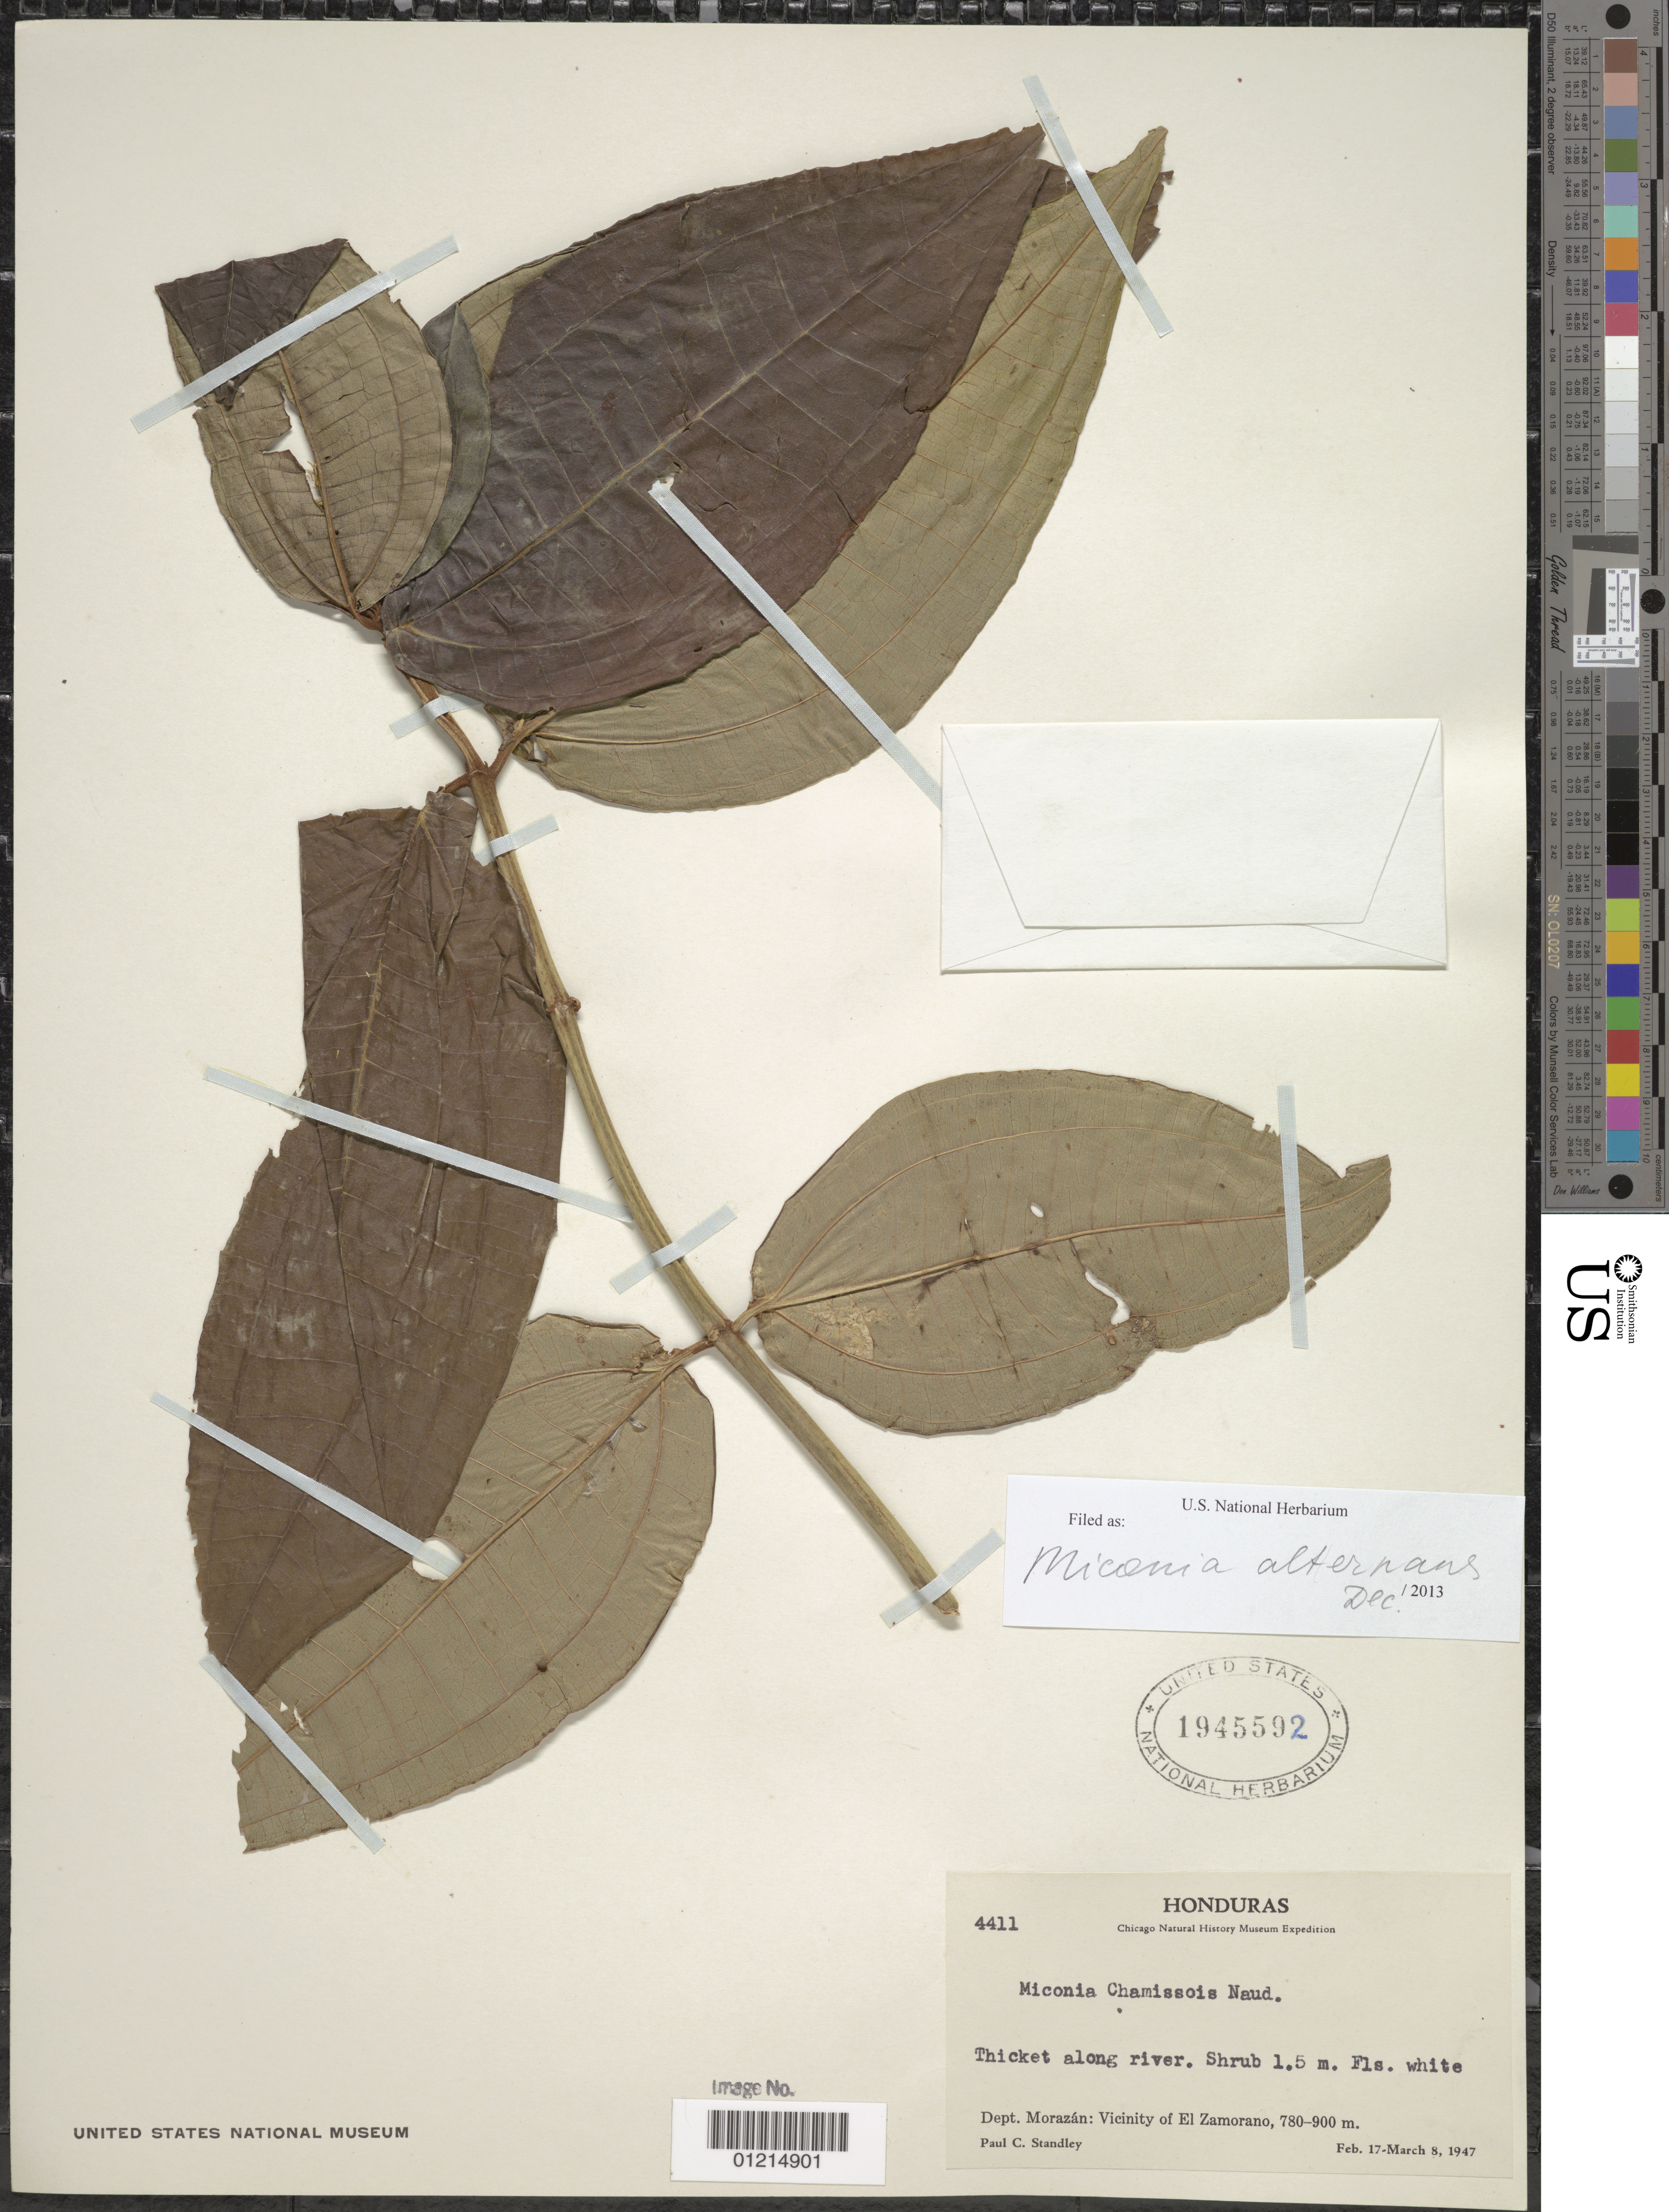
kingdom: Plantae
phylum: Tracheophyta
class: Magnoliopsida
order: Myrtales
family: Melastomataceae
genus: Miconia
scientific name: Miconia alternans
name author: Naudin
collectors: P. C. Standley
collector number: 4411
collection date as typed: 17 Feb 1947 to 08 Mar 1947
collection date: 1947-02-17/1947-03-08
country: Honduras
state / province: Fco. Morazán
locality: Vicinity of El Zamorano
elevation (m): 780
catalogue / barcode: US 1945592